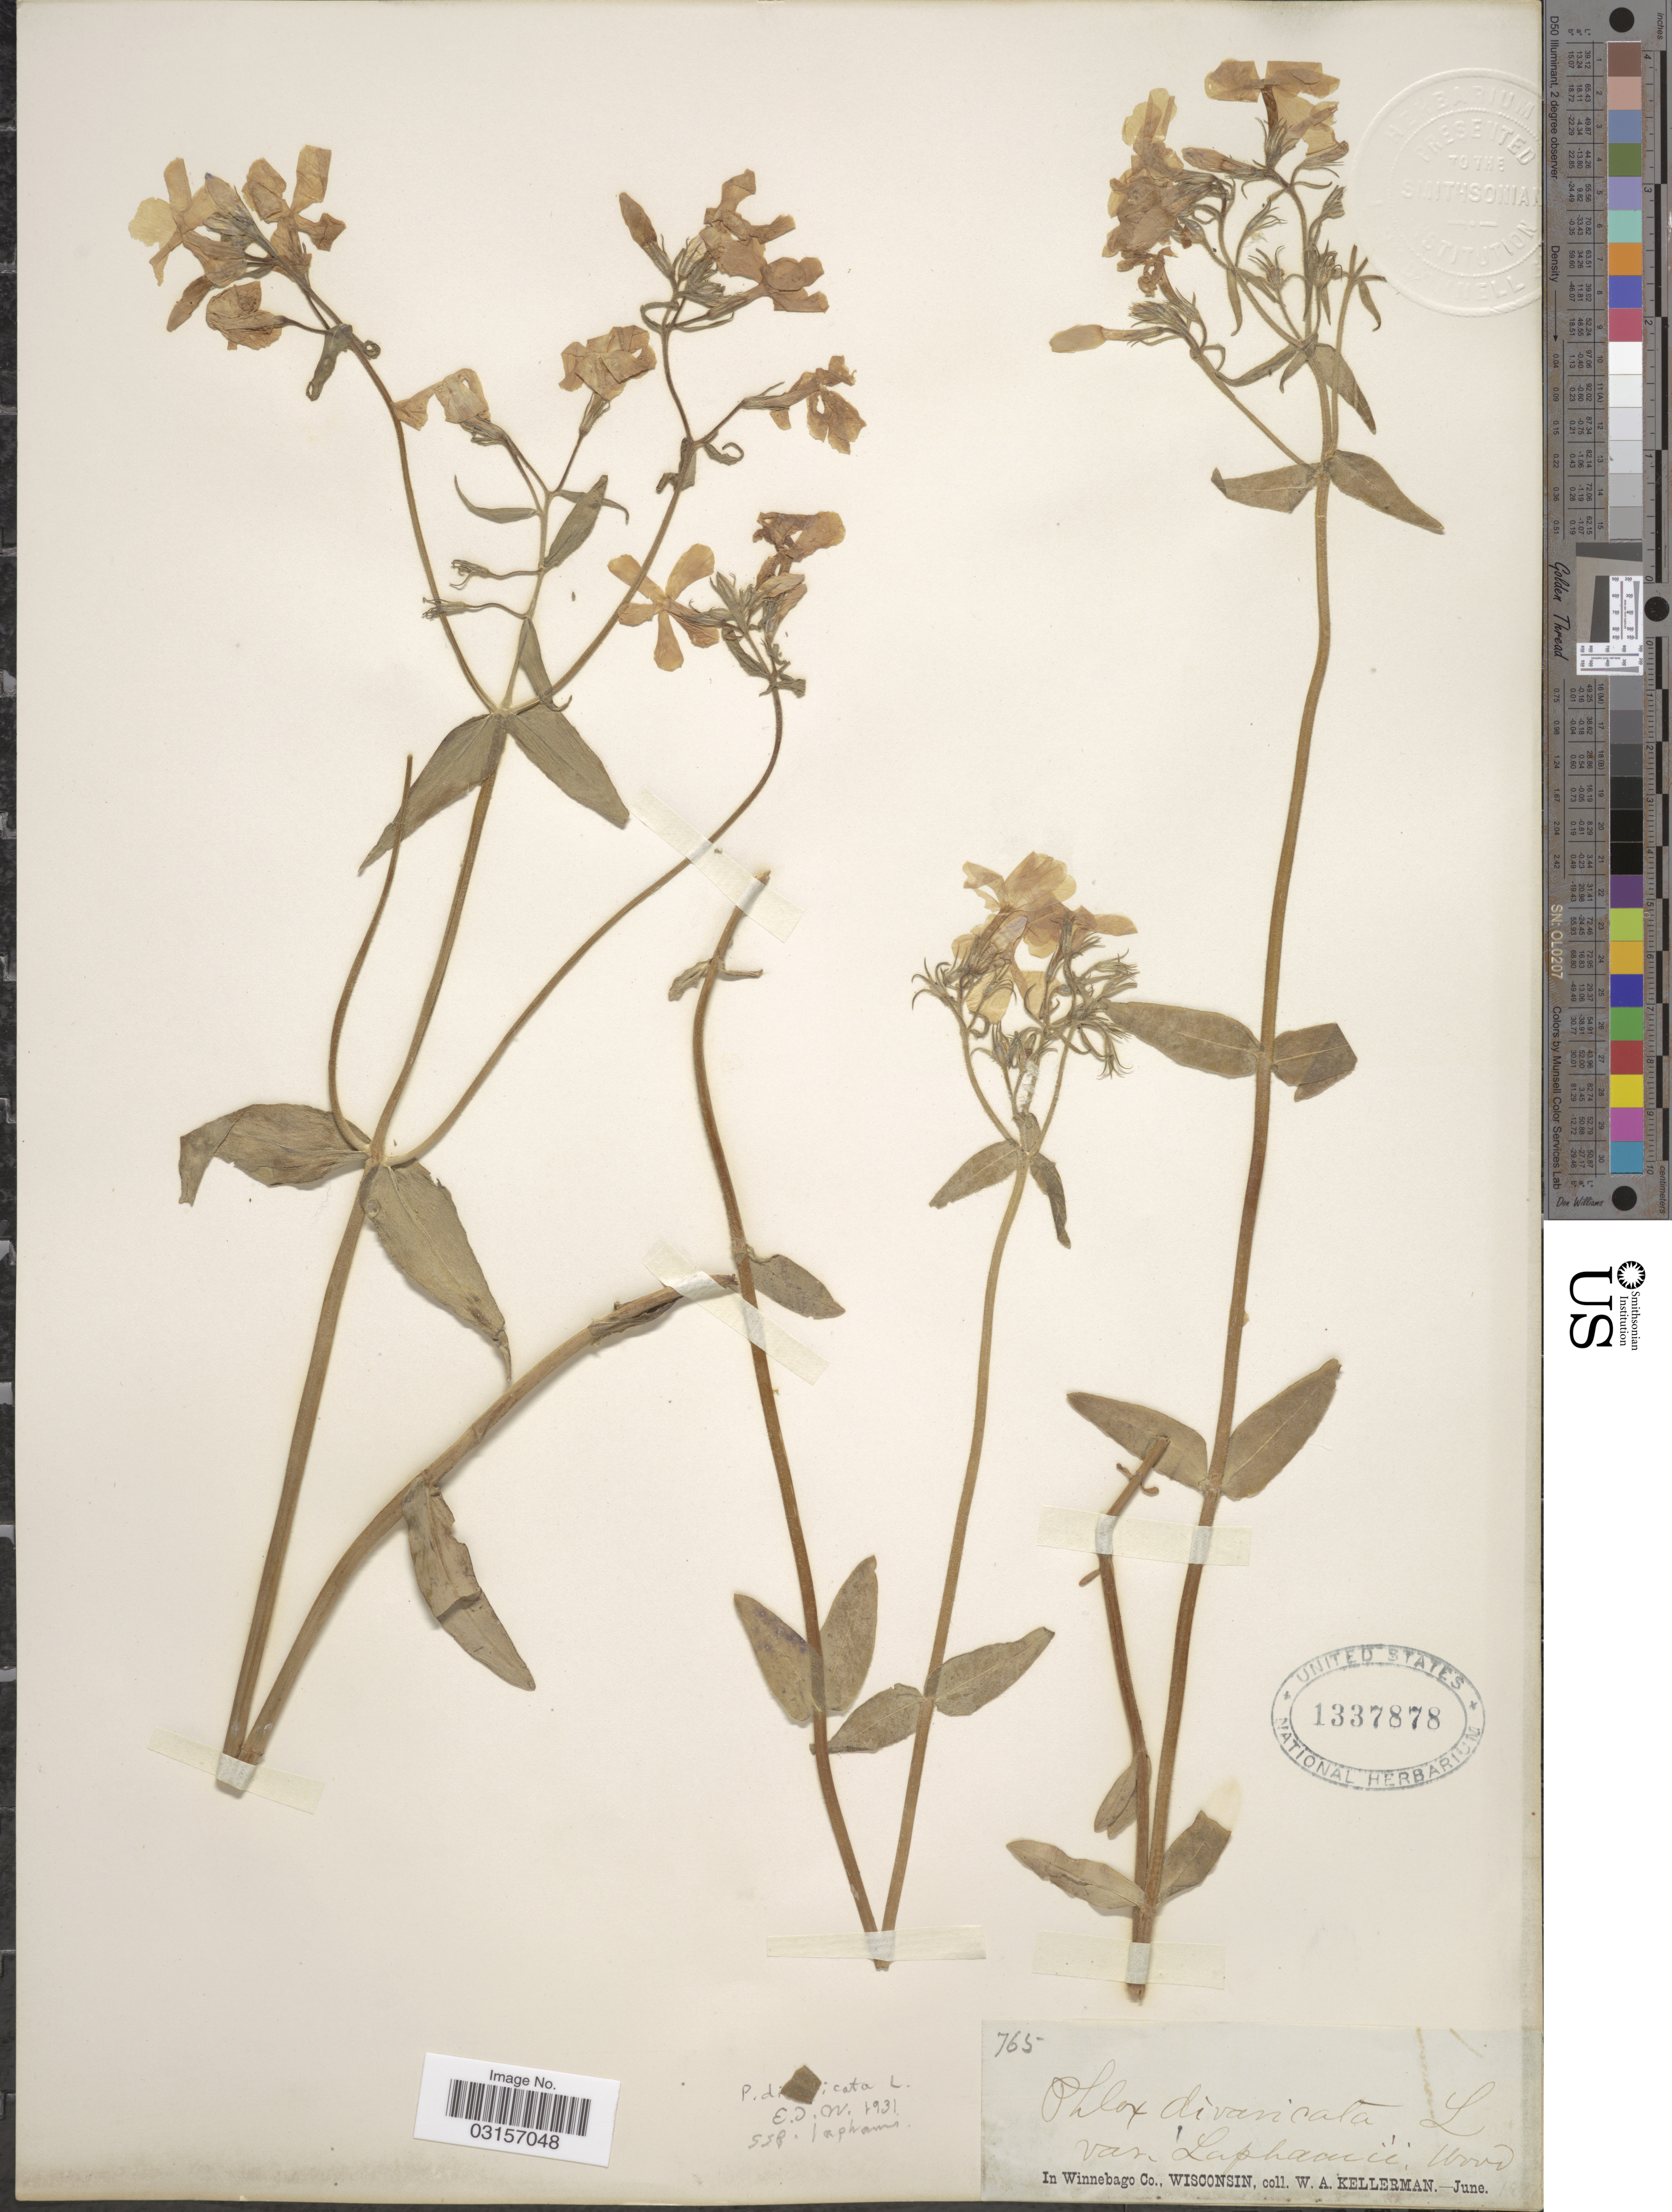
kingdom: Plantae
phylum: Tracheophyta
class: Magnoliopsida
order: Ericales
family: Polemoniaceae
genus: Phlox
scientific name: Phlox divaricata subsp. laphamii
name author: (Alph. Wood) Wherry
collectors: W. Kellerman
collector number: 765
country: United States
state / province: Wisconsin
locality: In Winnebago Co.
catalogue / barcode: US 1337878